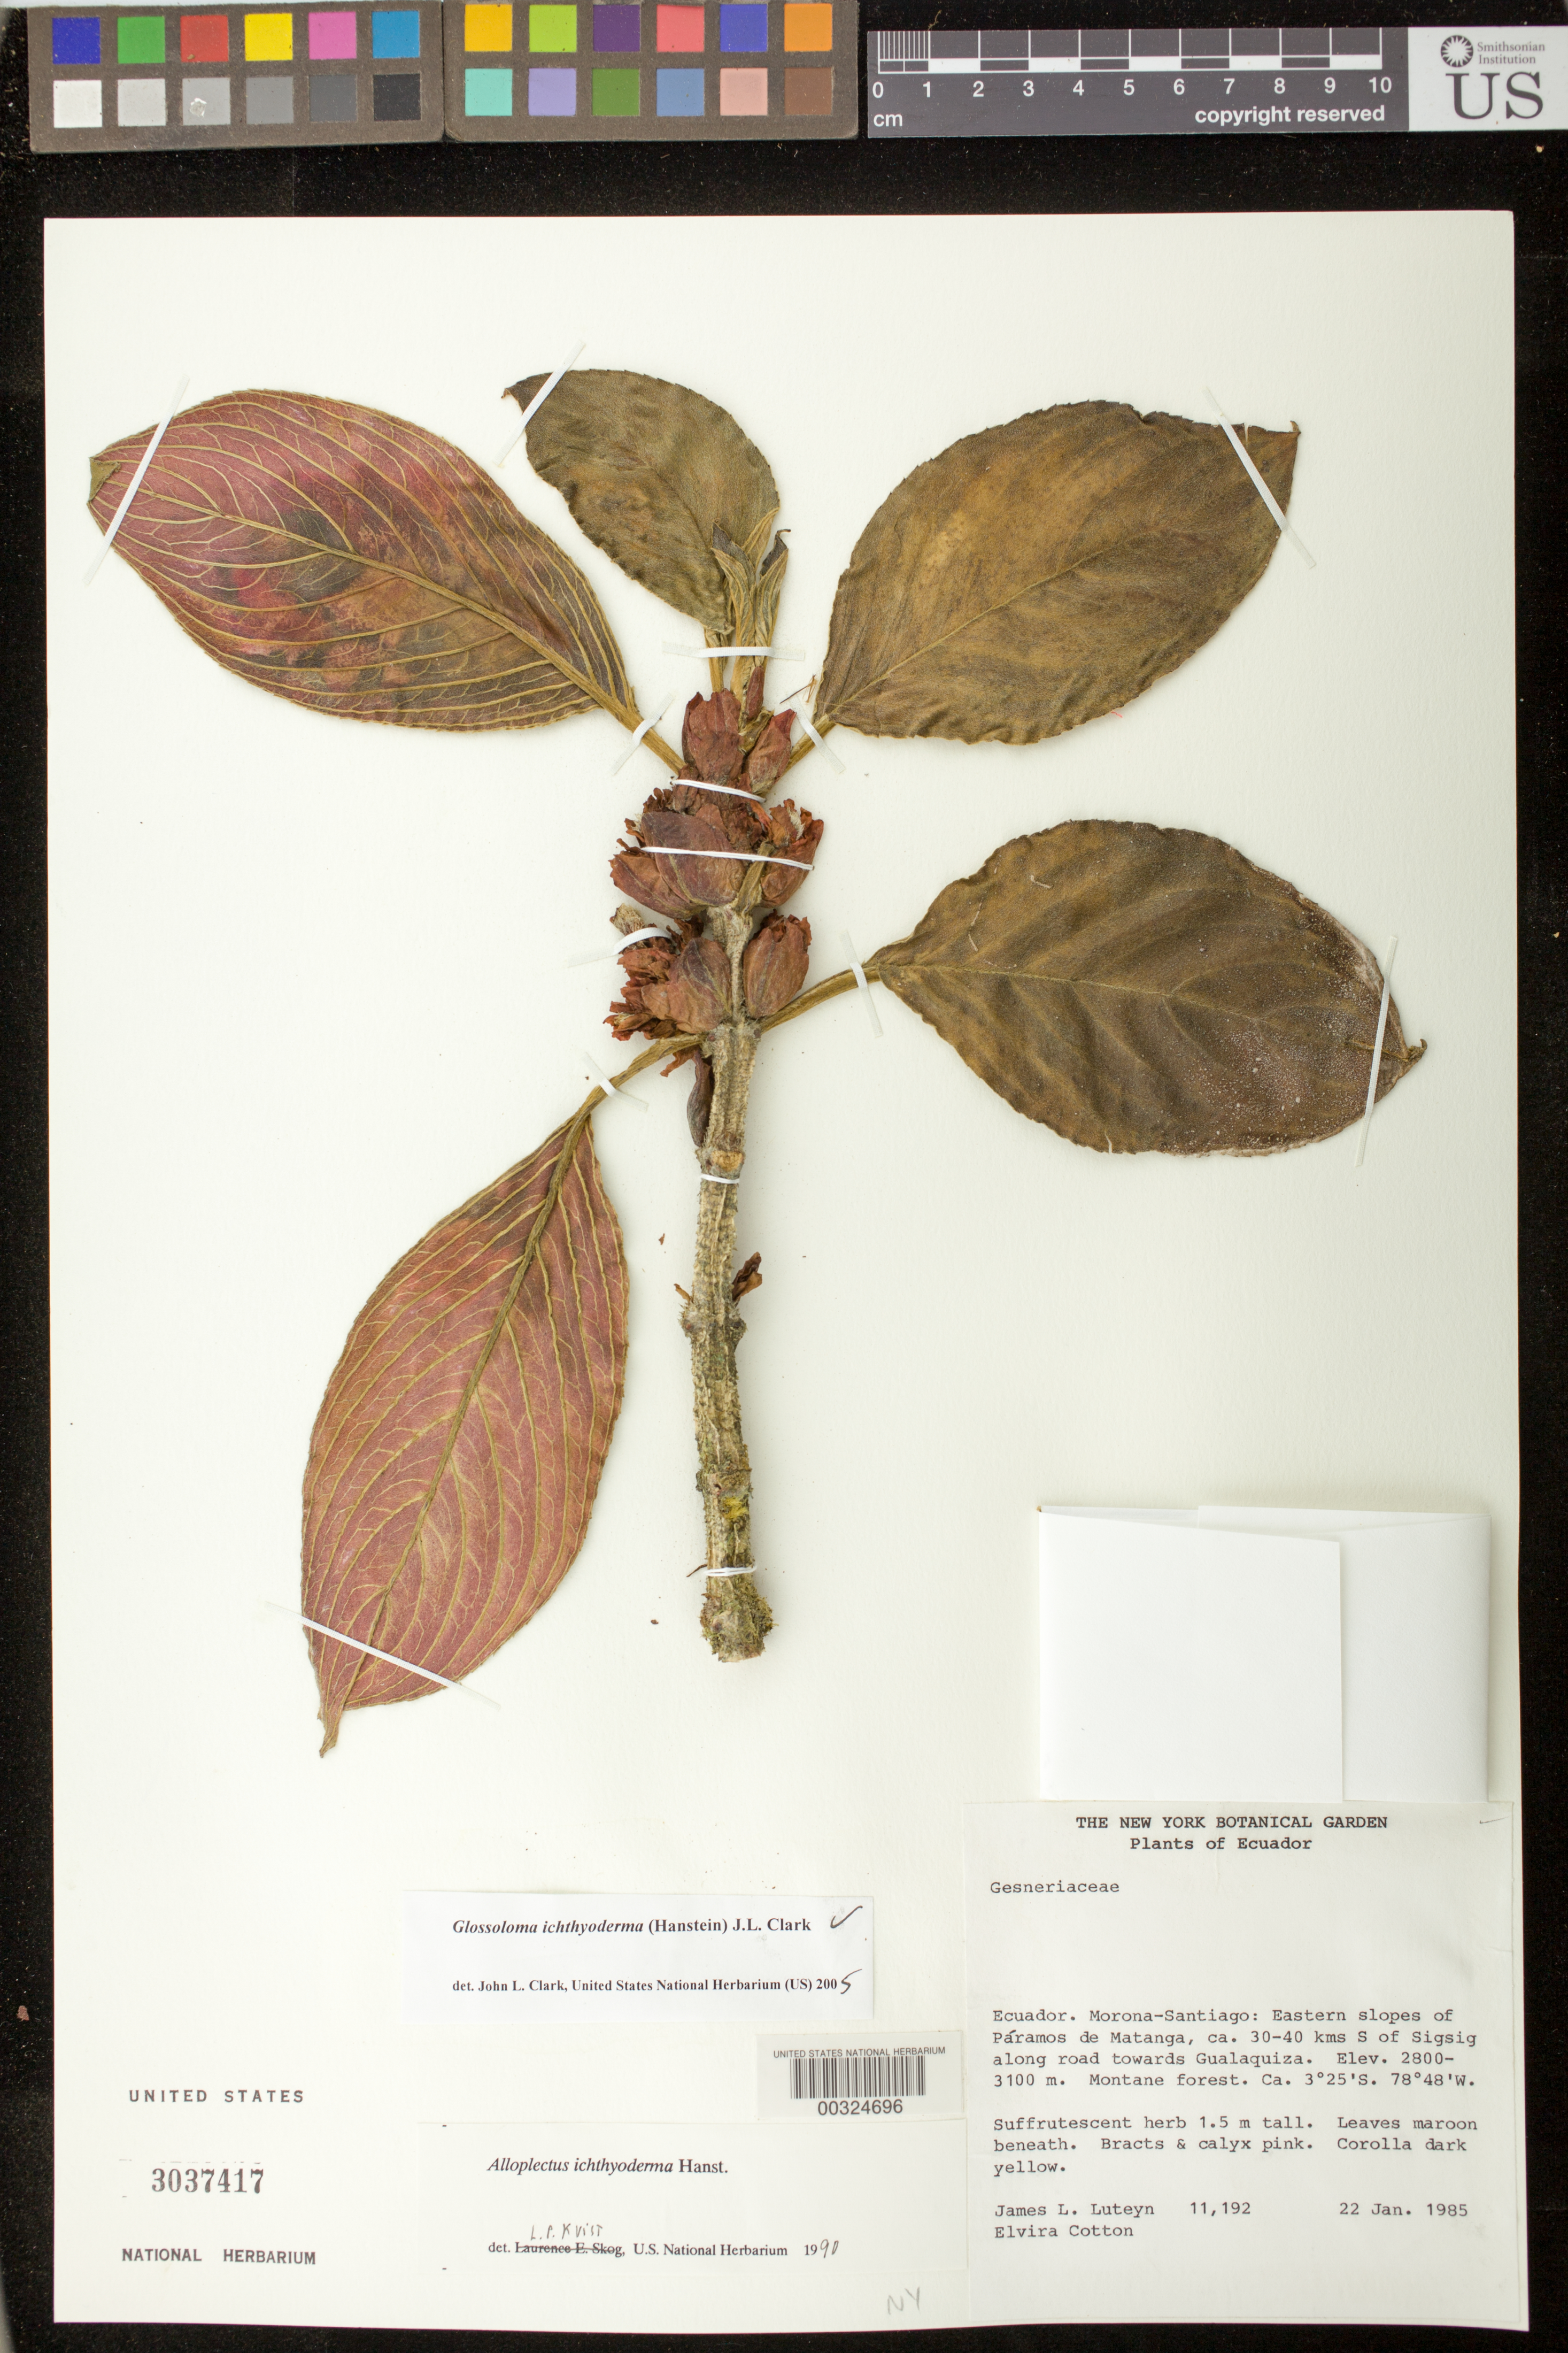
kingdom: Plantae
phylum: Tracheophyta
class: Magnoliopsida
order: Lamiales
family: Gesneriaceae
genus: Glossoloma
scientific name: Glossoloma ichthyoderma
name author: (Hanst.) J.L. Clark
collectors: J. L. Luteyn & E. Cotton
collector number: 11192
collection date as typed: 22 Jan 1985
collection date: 1985-01-22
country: Ecuador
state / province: Morona-Santiago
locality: Eastern slopes of Paramos de Matanga, ca 30-40 km S of Sigsig along road towards Gualaquiza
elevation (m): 2800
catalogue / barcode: US 3037417